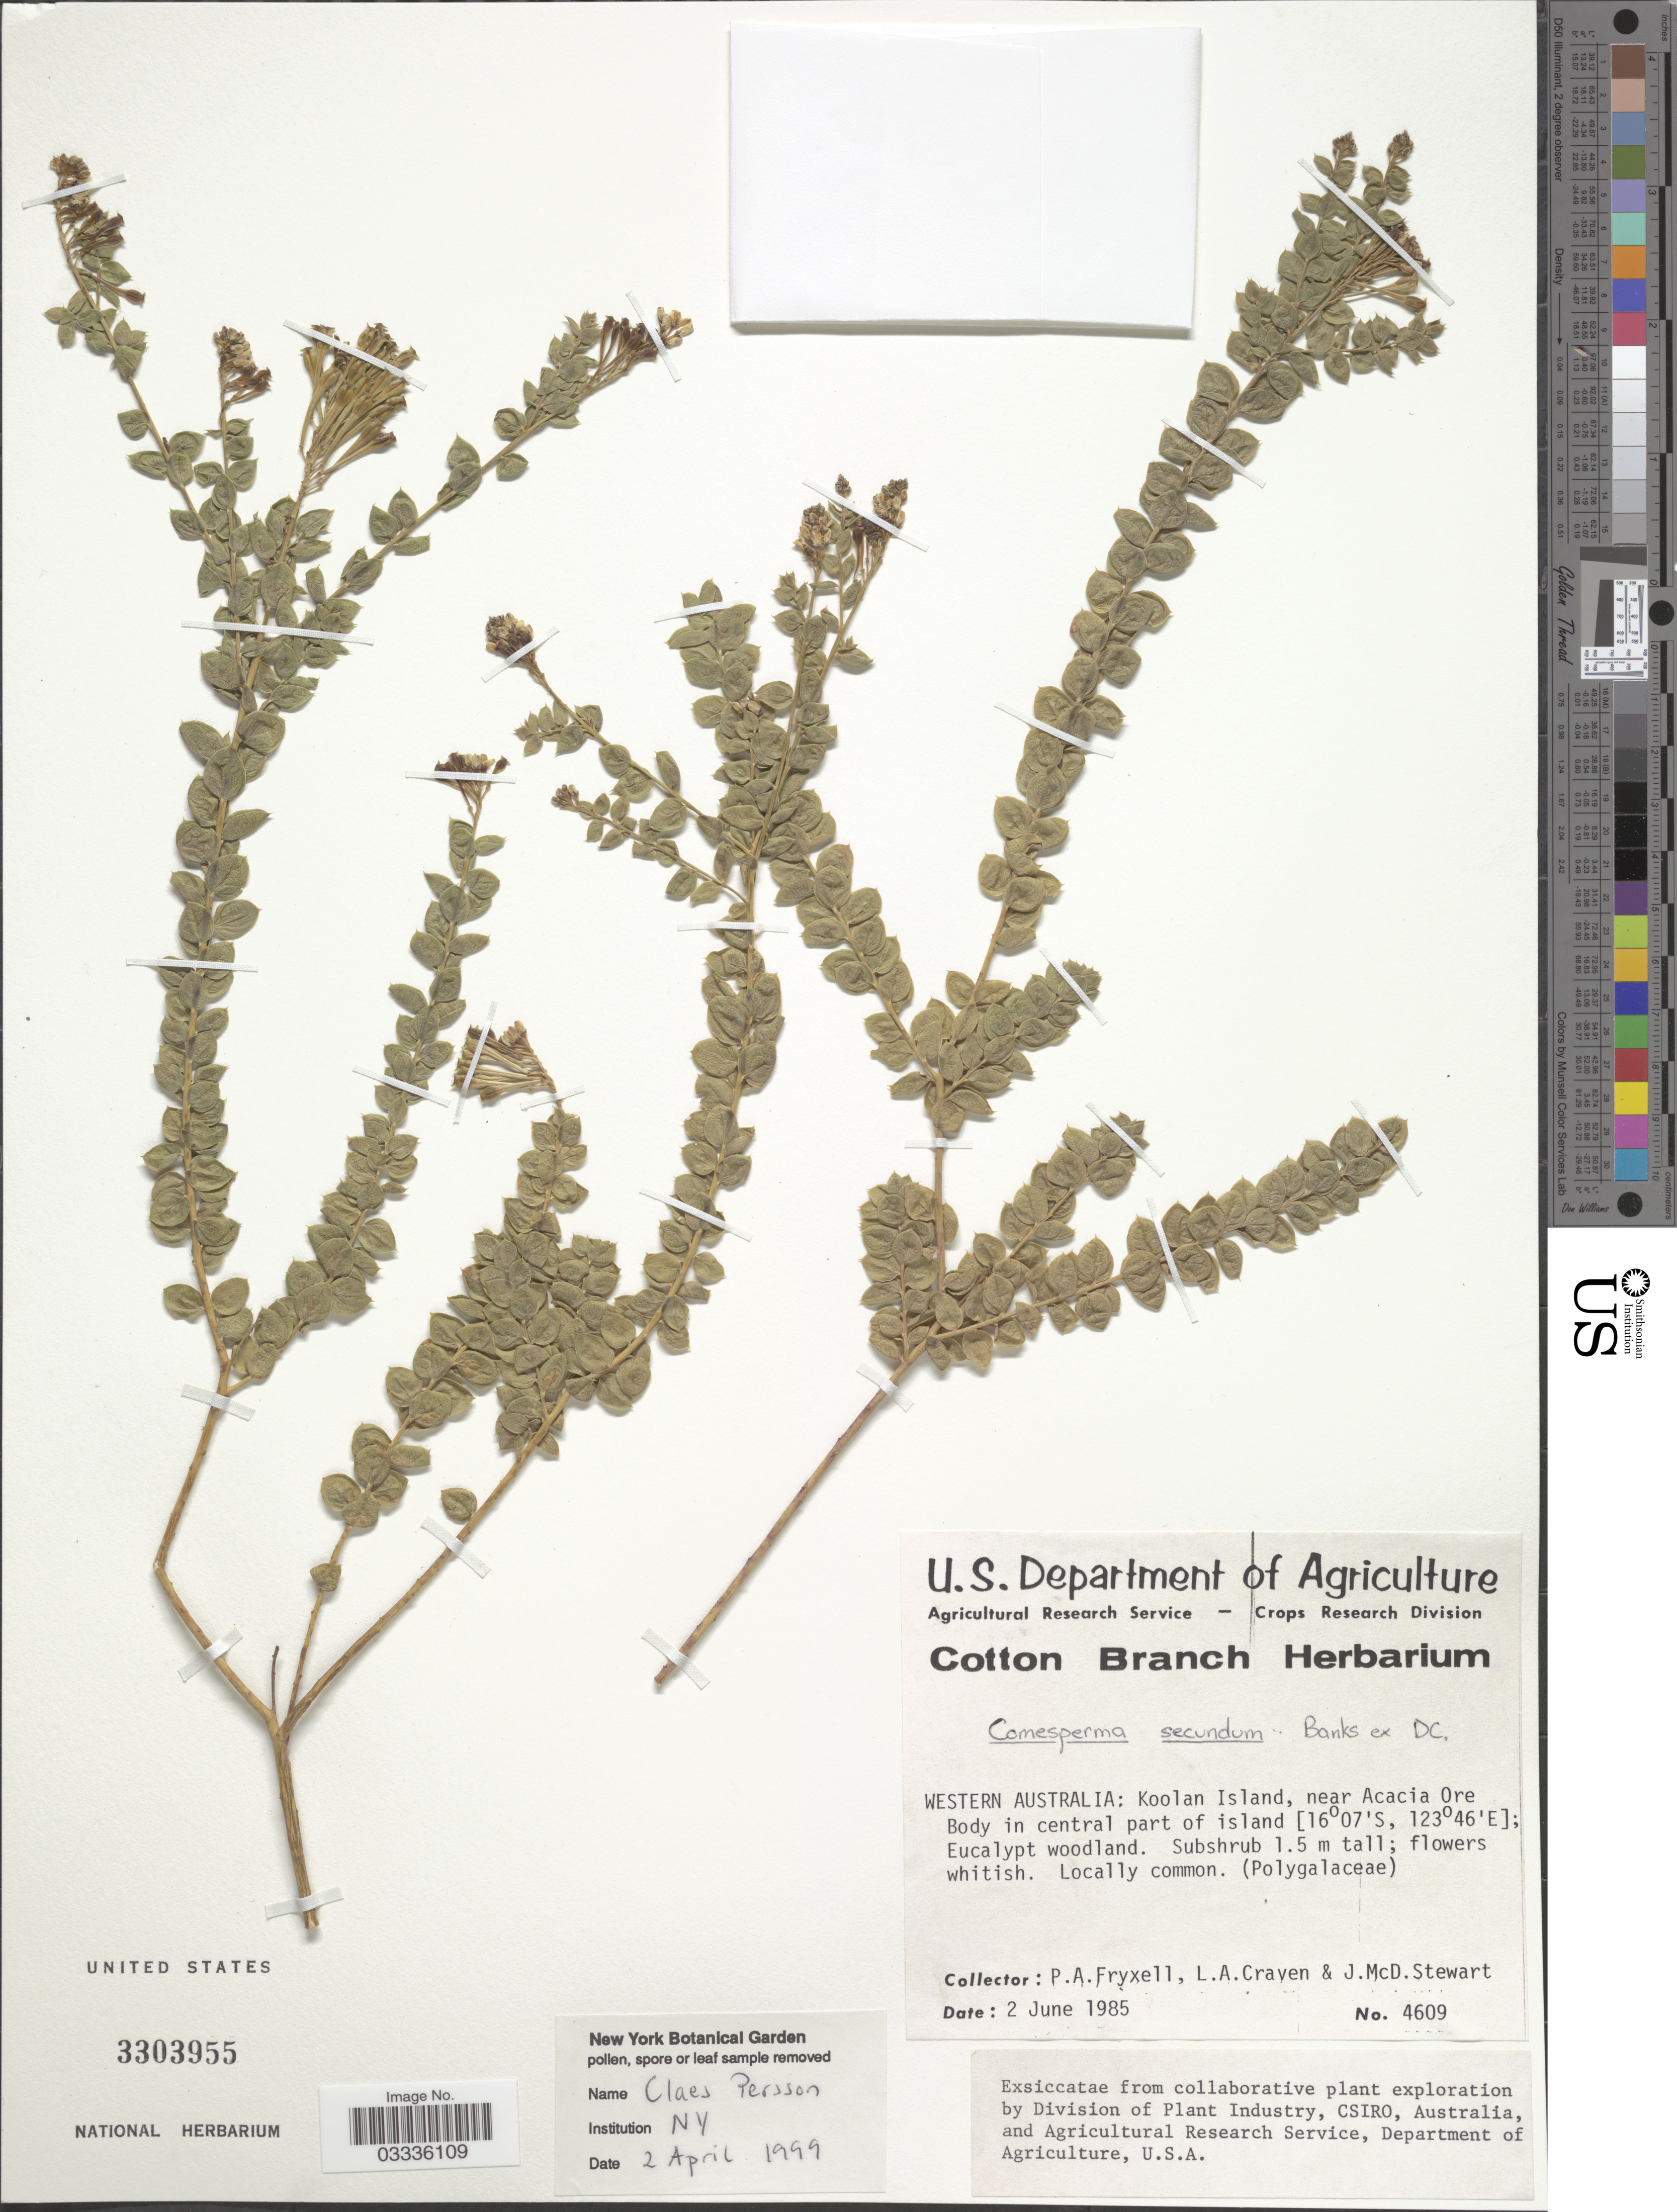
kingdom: Plantae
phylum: Tracheophyta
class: Magnoliopsida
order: Fabales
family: Polygalaceae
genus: Comesperma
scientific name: Comesperma secundum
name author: Banks ex DC.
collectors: P. A. Fryxell, L. A. Craven & J. Stewart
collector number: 4609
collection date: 1985-06-02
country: Australia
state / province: Western Australia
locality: Koolan Island, near Acacia Ore Body in central part of island.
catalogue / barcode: US 3303955